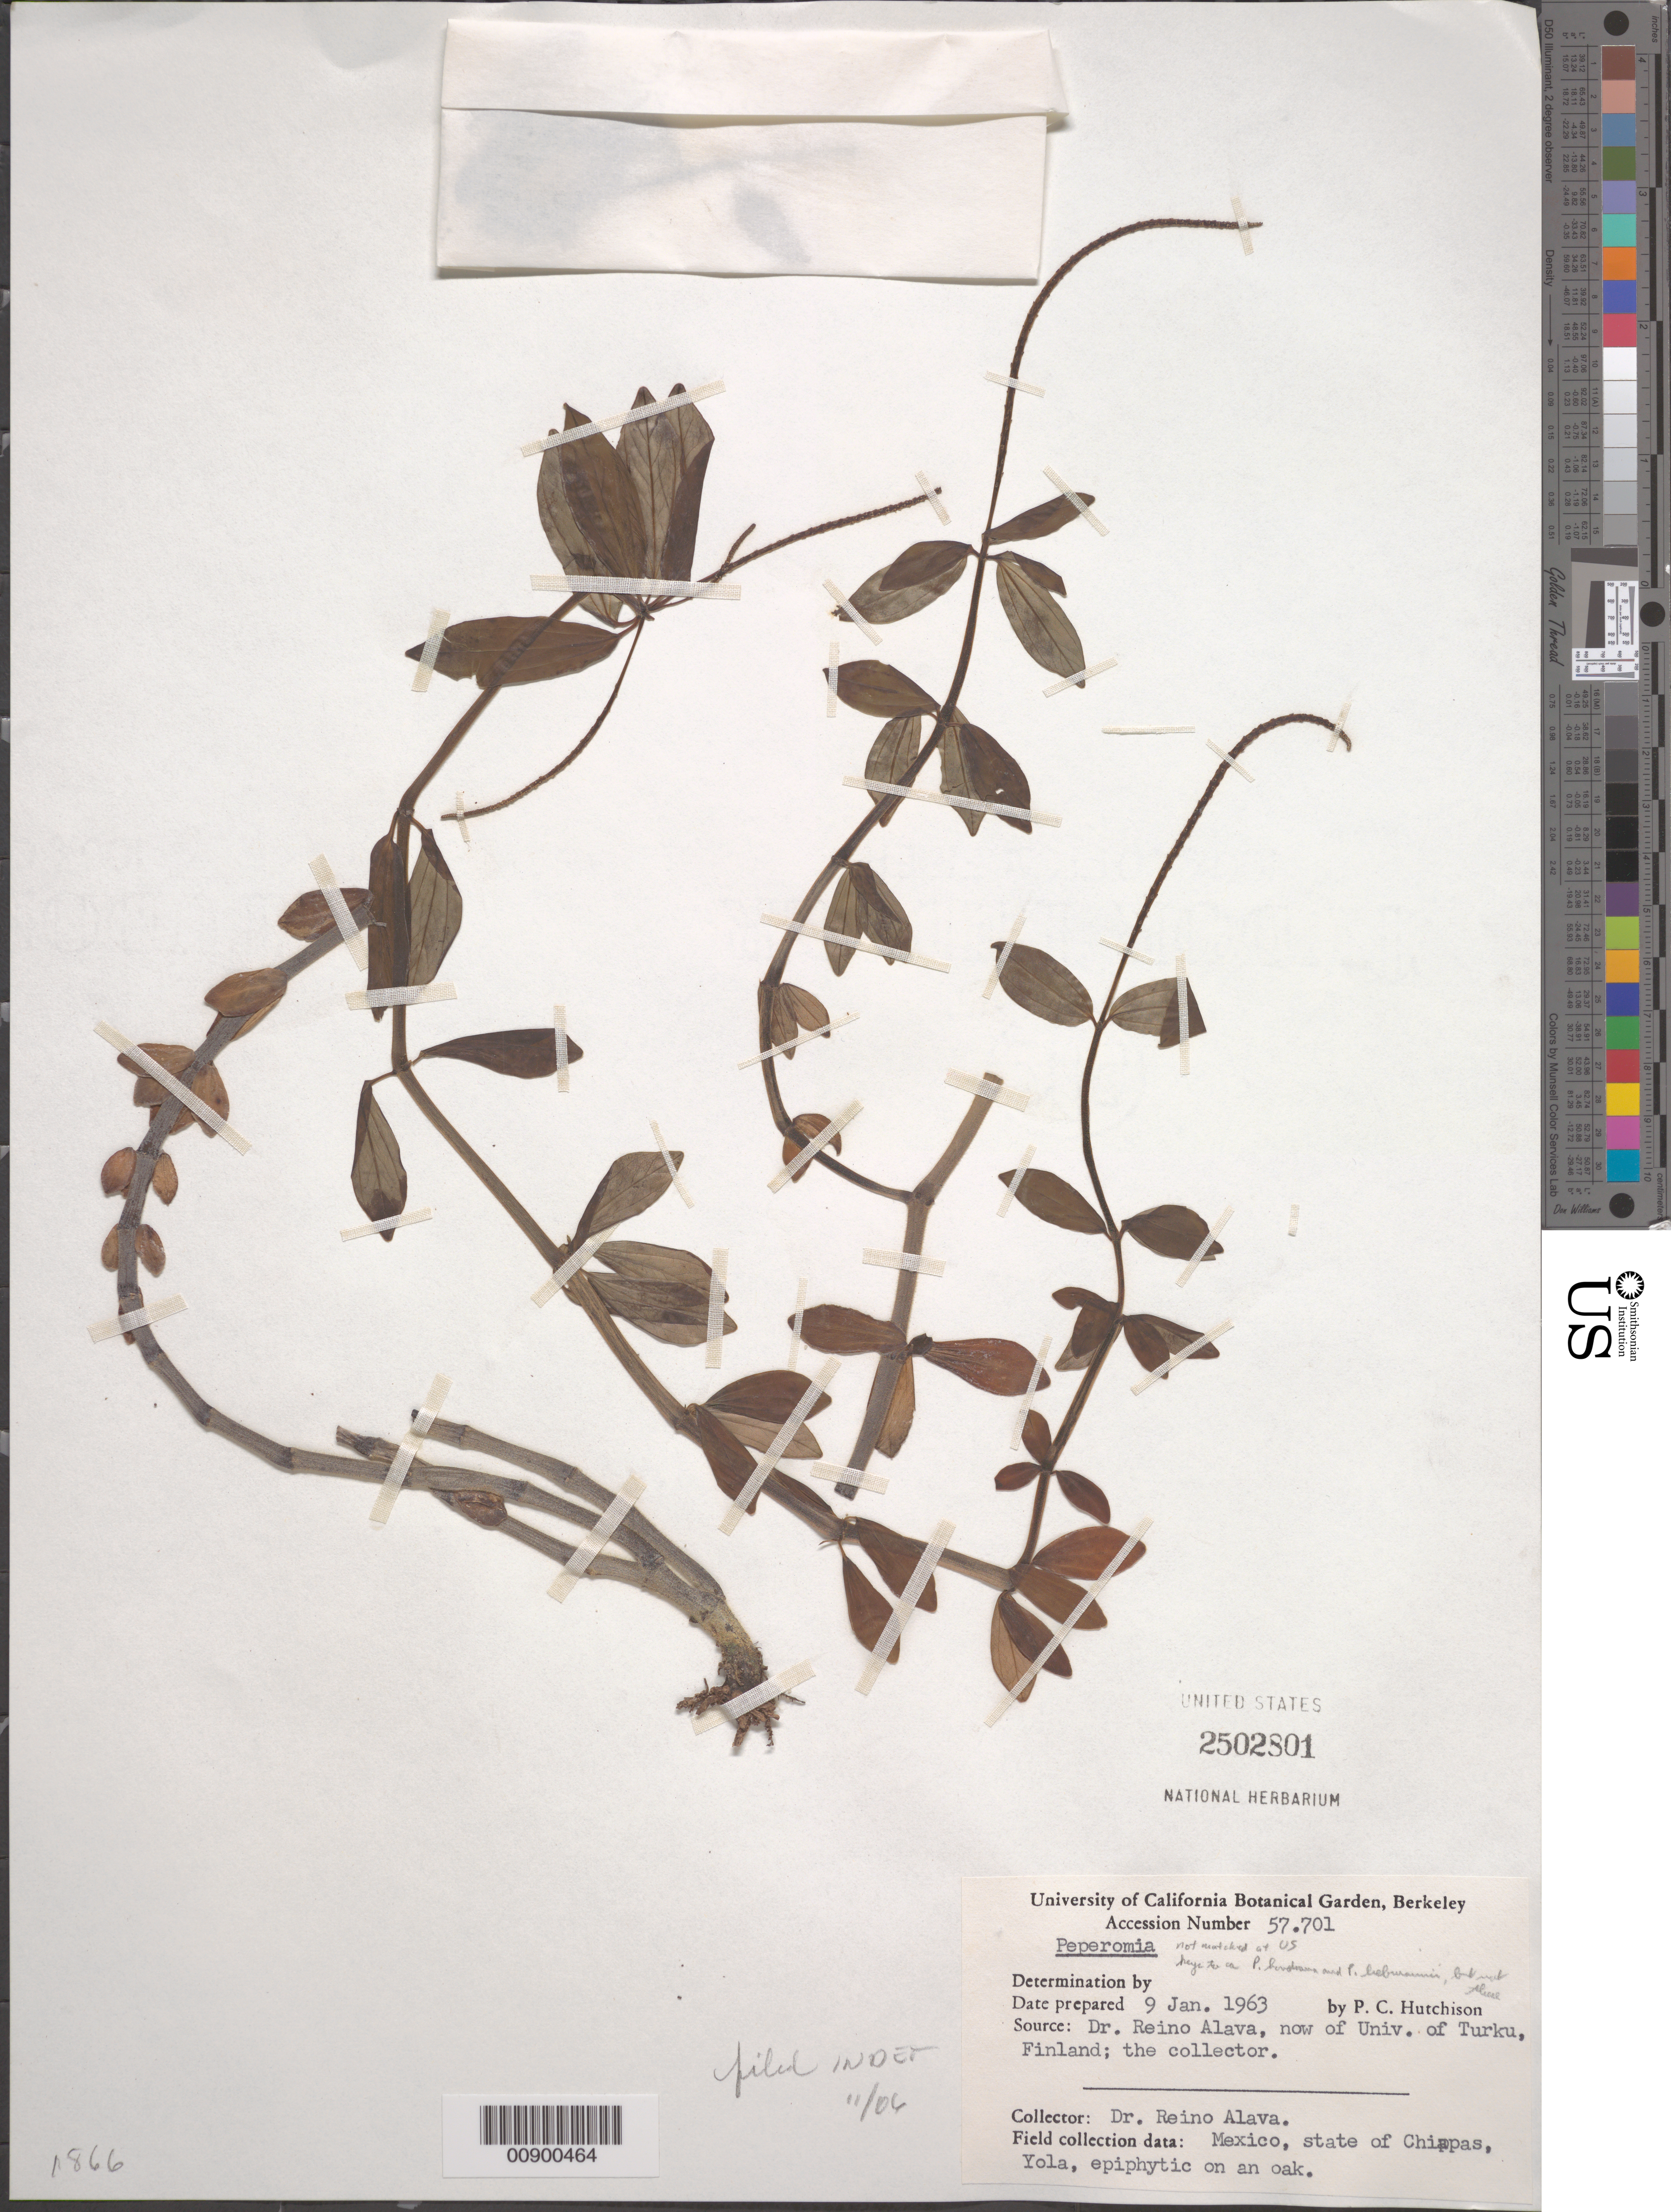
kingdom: Plantae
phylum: Tracheophyta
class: Magnoliopsida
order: Piperales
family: Piperaceae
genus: Peperomia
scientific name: Peperomia sp.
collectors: R. Alava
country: Mexico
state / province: Chiapas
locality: State of Chiapas, Yola.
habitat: Epiphytic on an oak.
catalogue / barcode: US 2502801